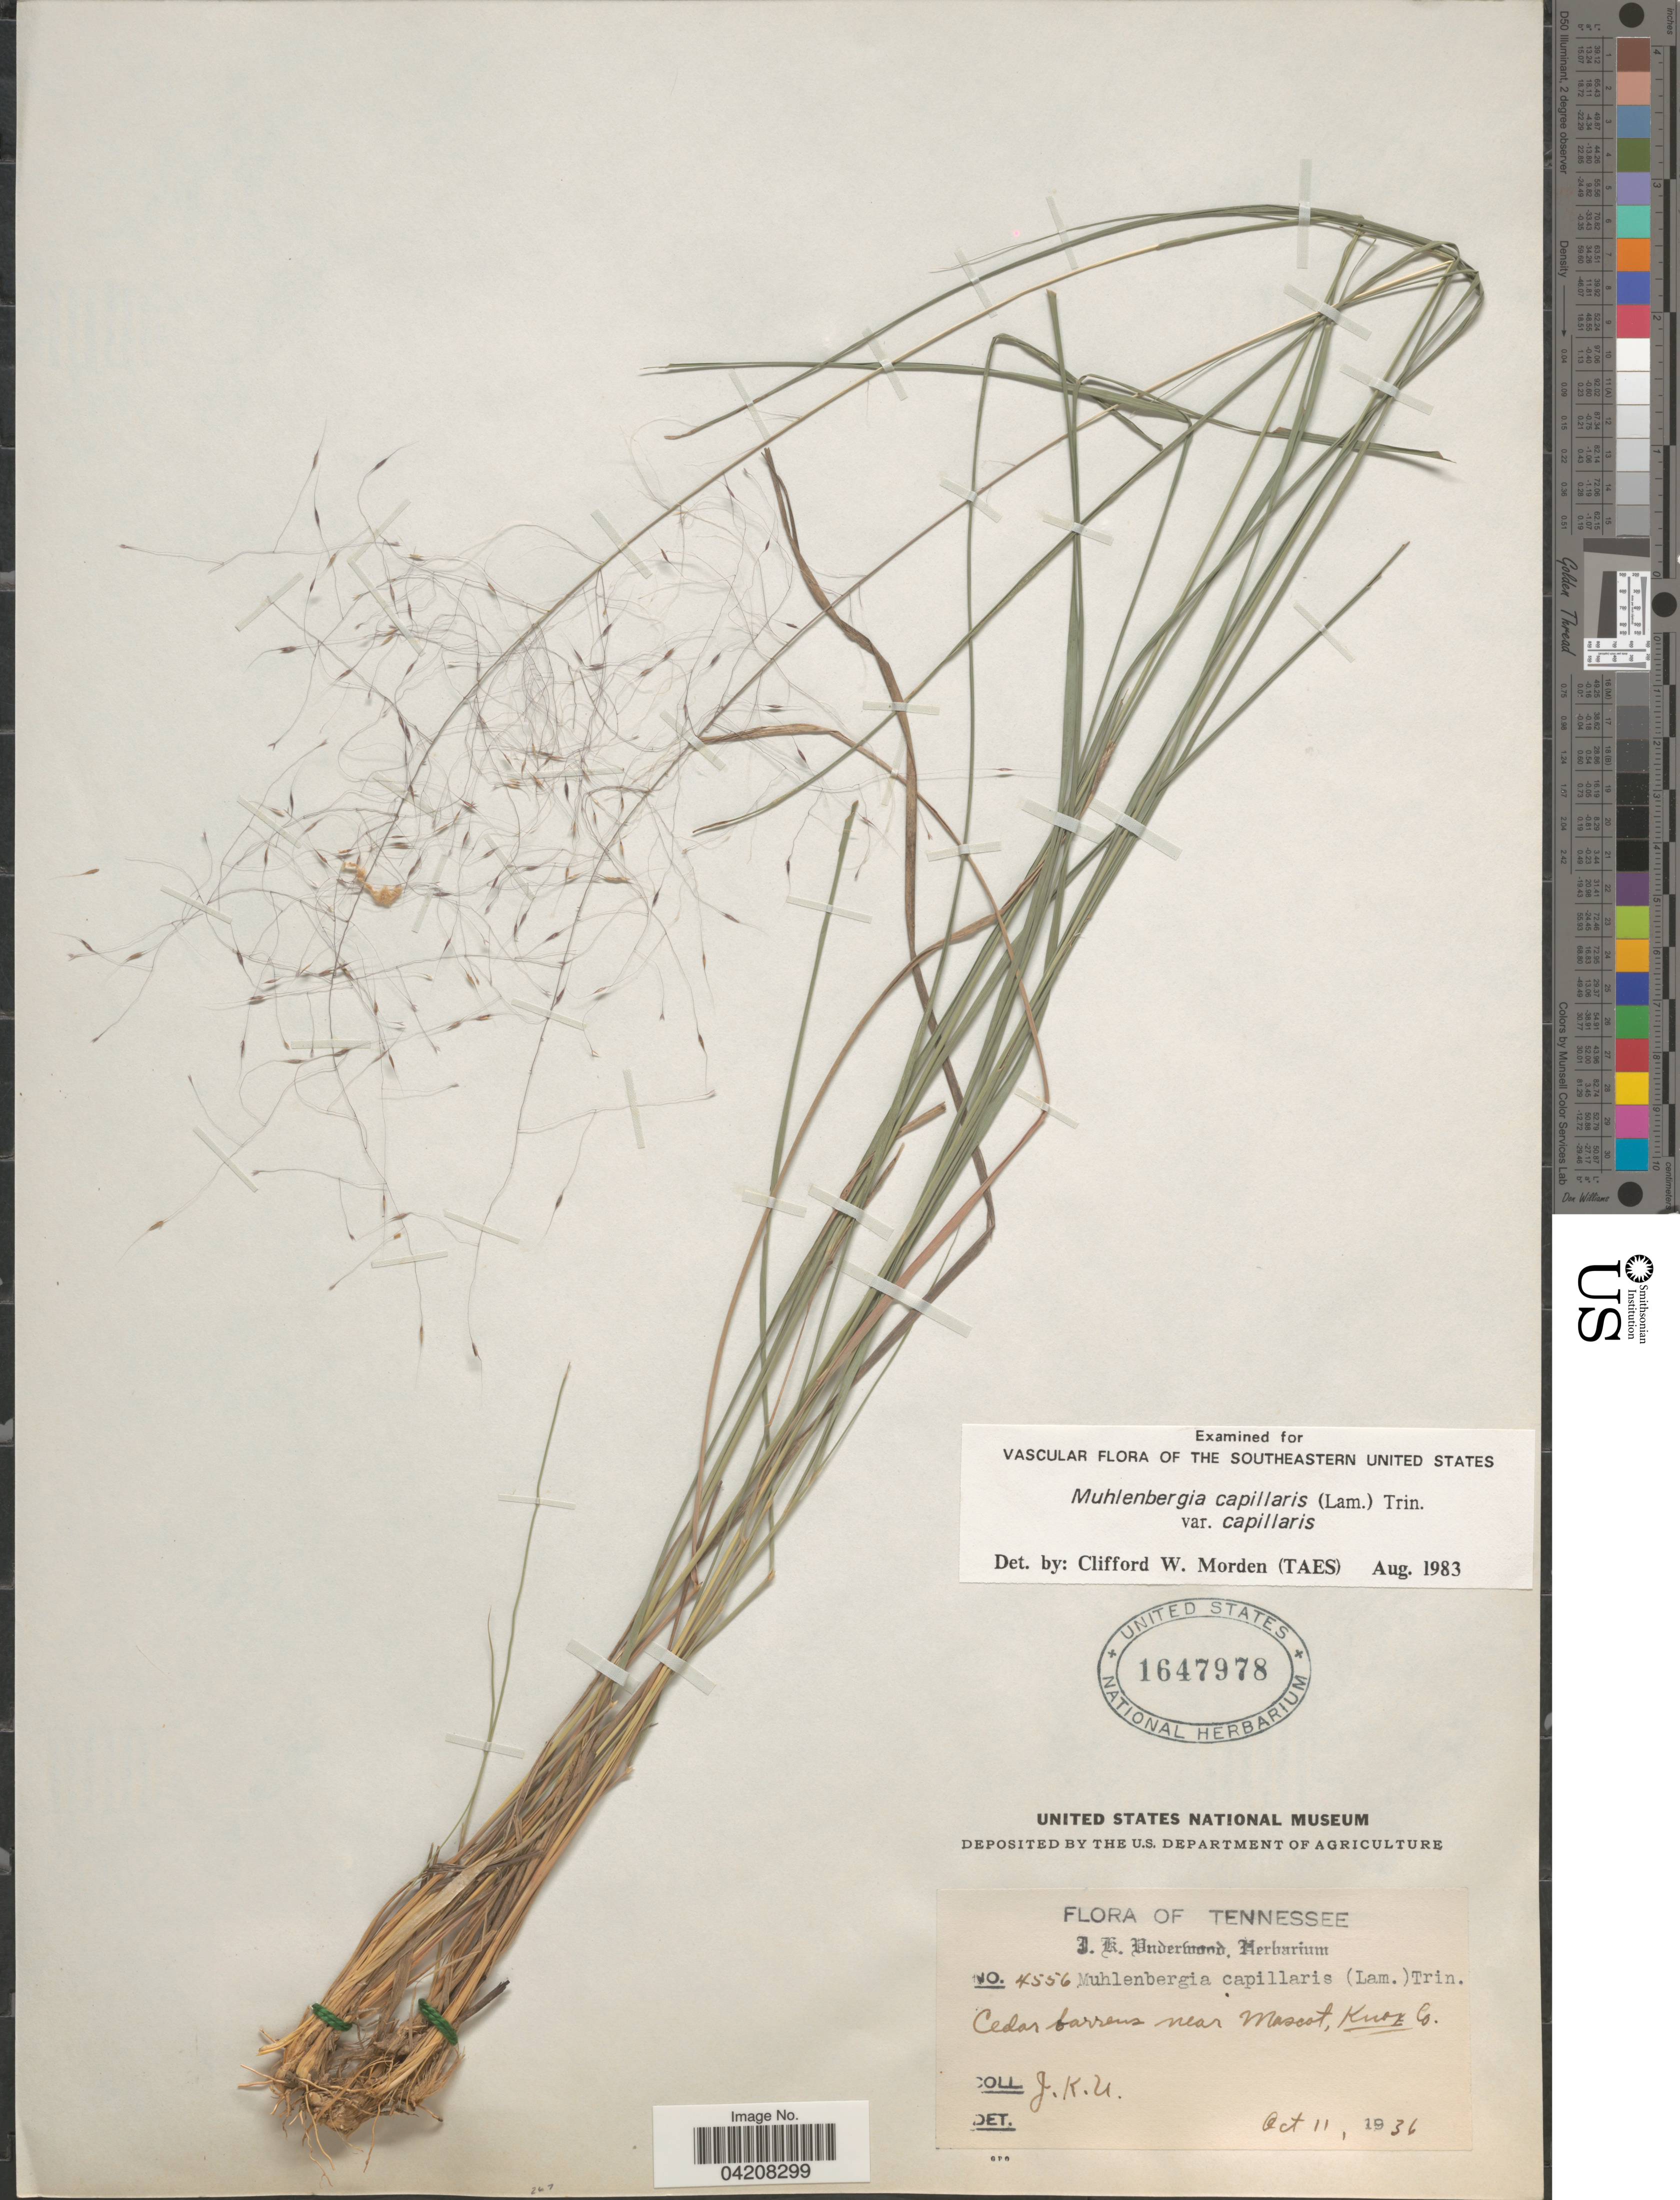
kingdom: Plantae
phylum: Tracheophyta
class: Liliopsida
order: Poales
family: Poaceae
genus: Muhlenbergia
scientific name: Muhlenbergia capillaris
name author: (Lam.) Trin.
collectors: J. K. Underwood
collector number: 4556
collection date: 1936-10-11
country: United States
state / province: Tennessee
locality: Cedar barrens near Mascot, Knox Co.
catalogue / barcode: US 1647978